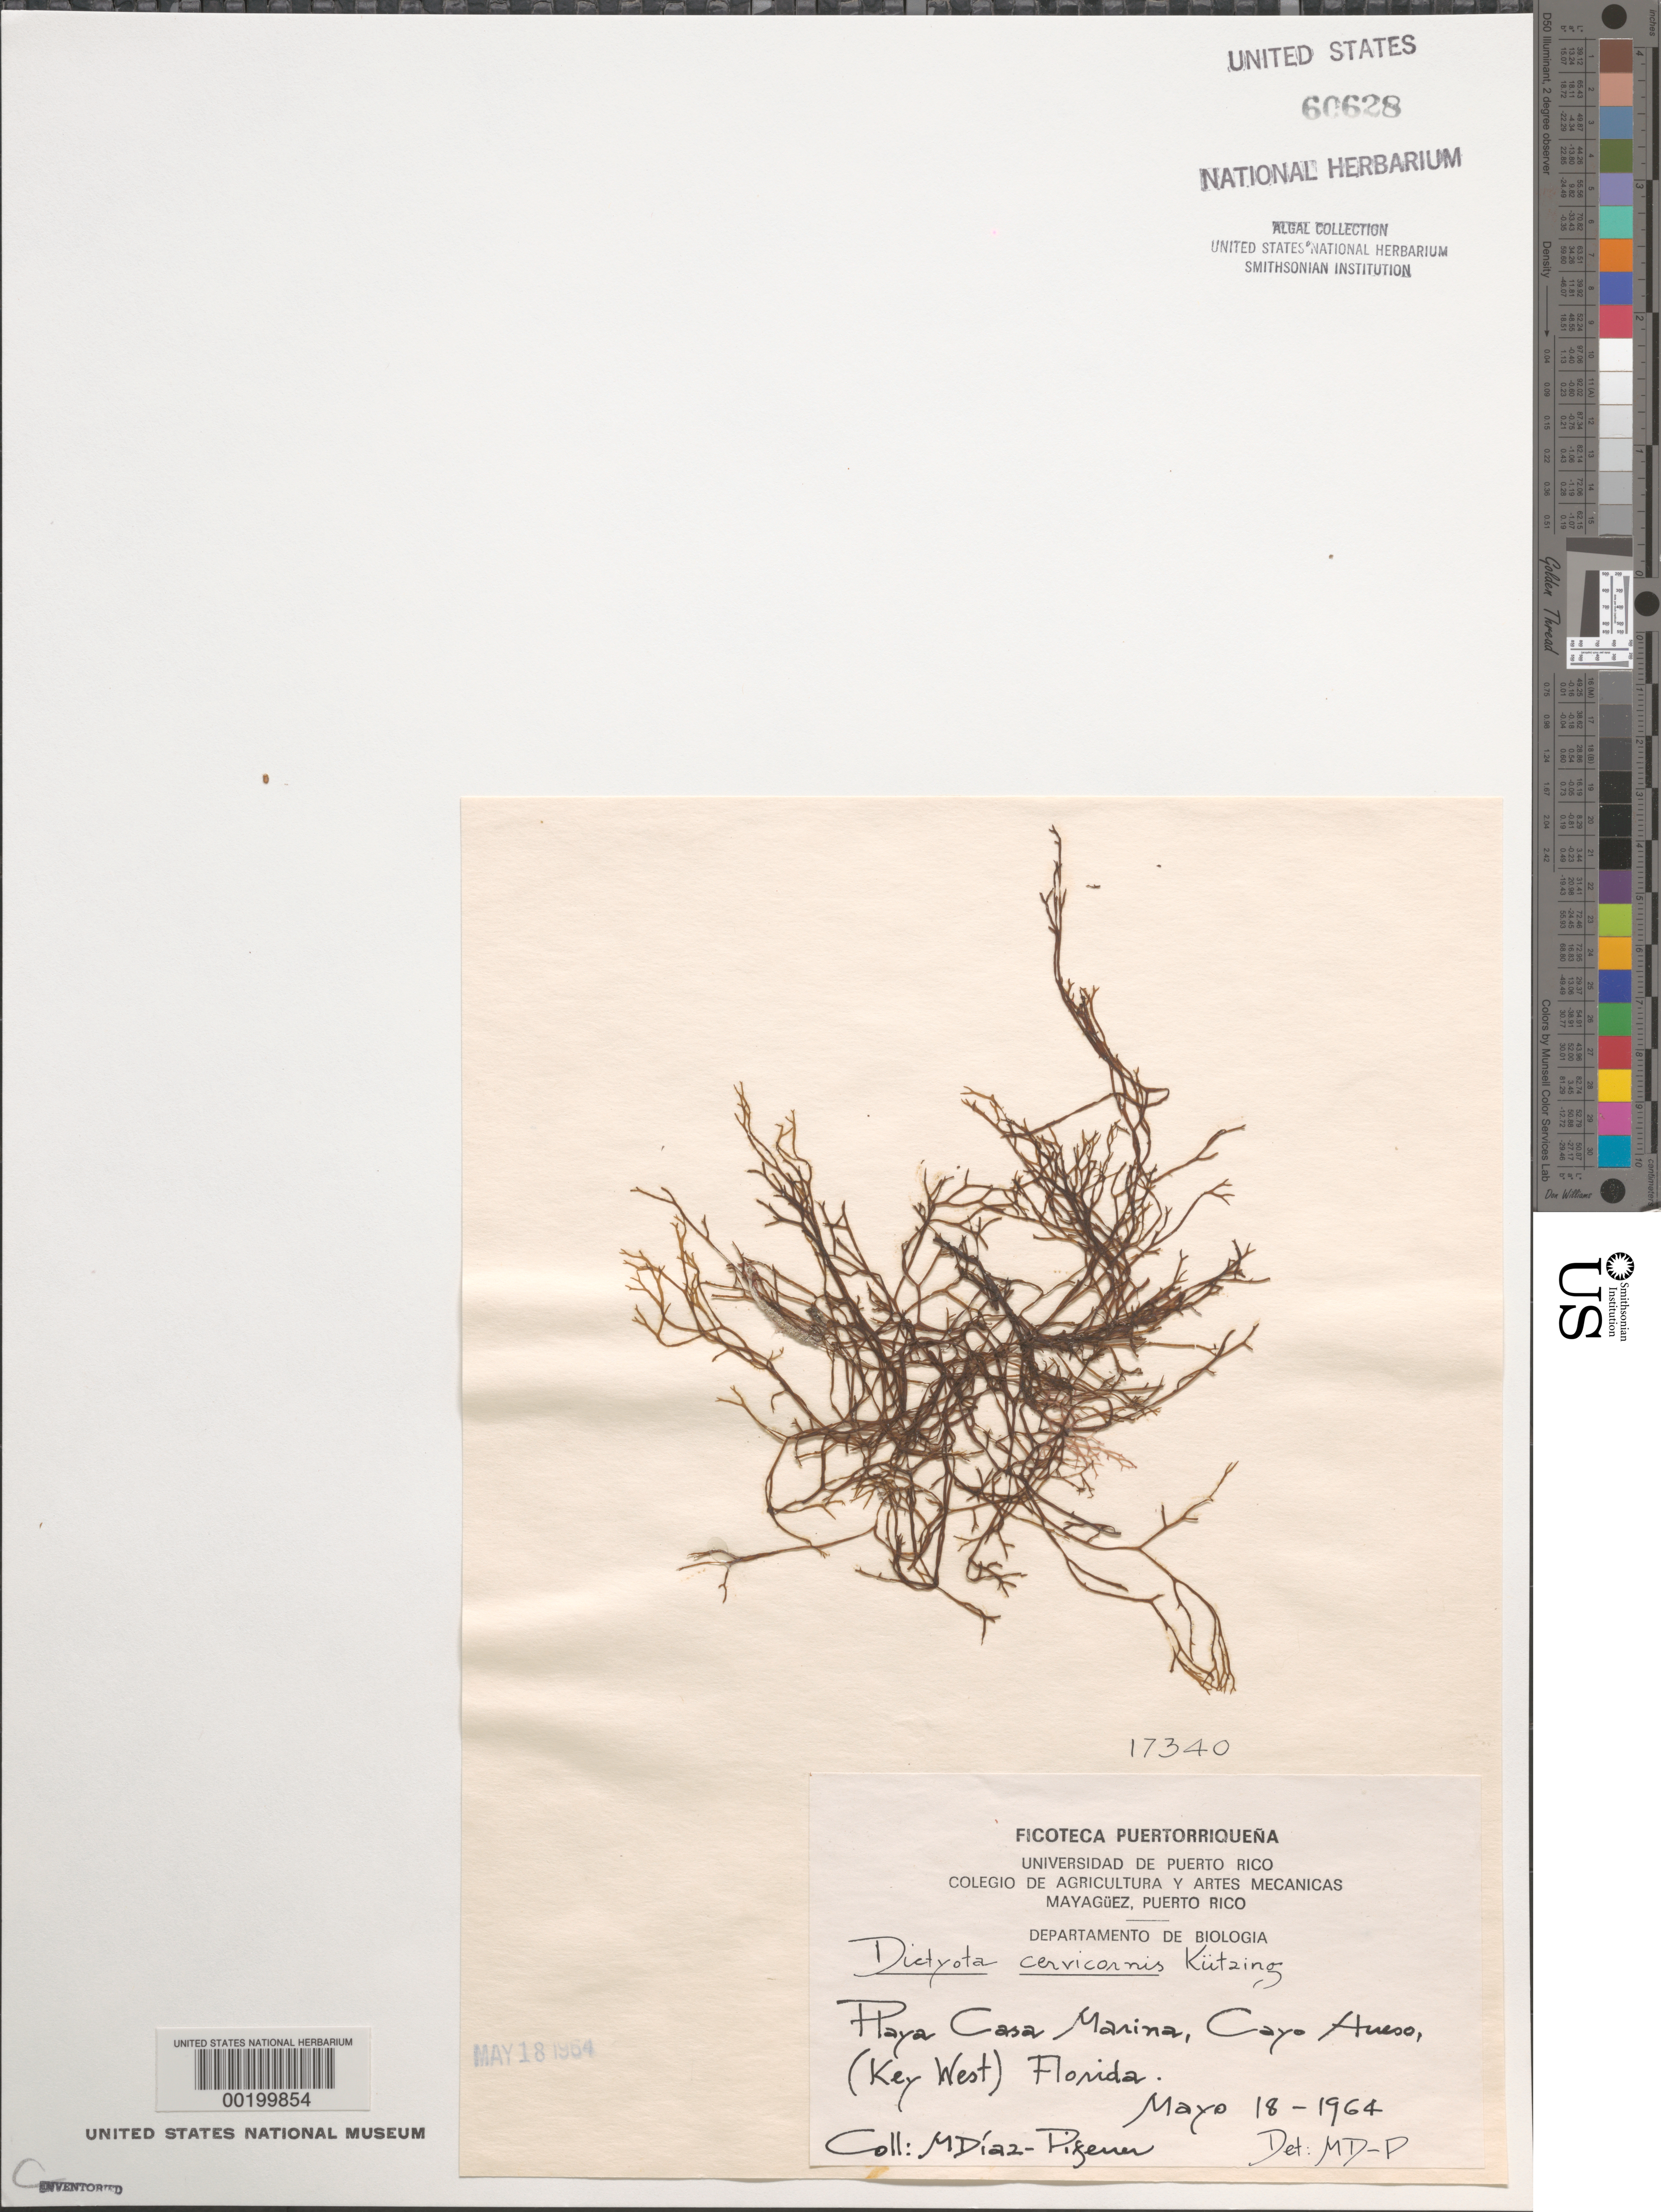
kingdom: Chromista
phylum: Ochrophyta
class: Phaeophyceae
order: Dictyotales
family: Dictyotaceae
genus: Dictyota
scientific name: Dictyota cervicornis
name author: Kütz.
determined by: Diaz-Piferrer, M.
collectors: M. Diaz-Piferrer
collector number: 17340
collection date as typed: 18 May 1964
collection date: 1964-05-18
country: United States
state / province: Florida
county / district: Monroe County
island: Key West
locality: Playa Casa Marina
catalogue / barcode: US 60628